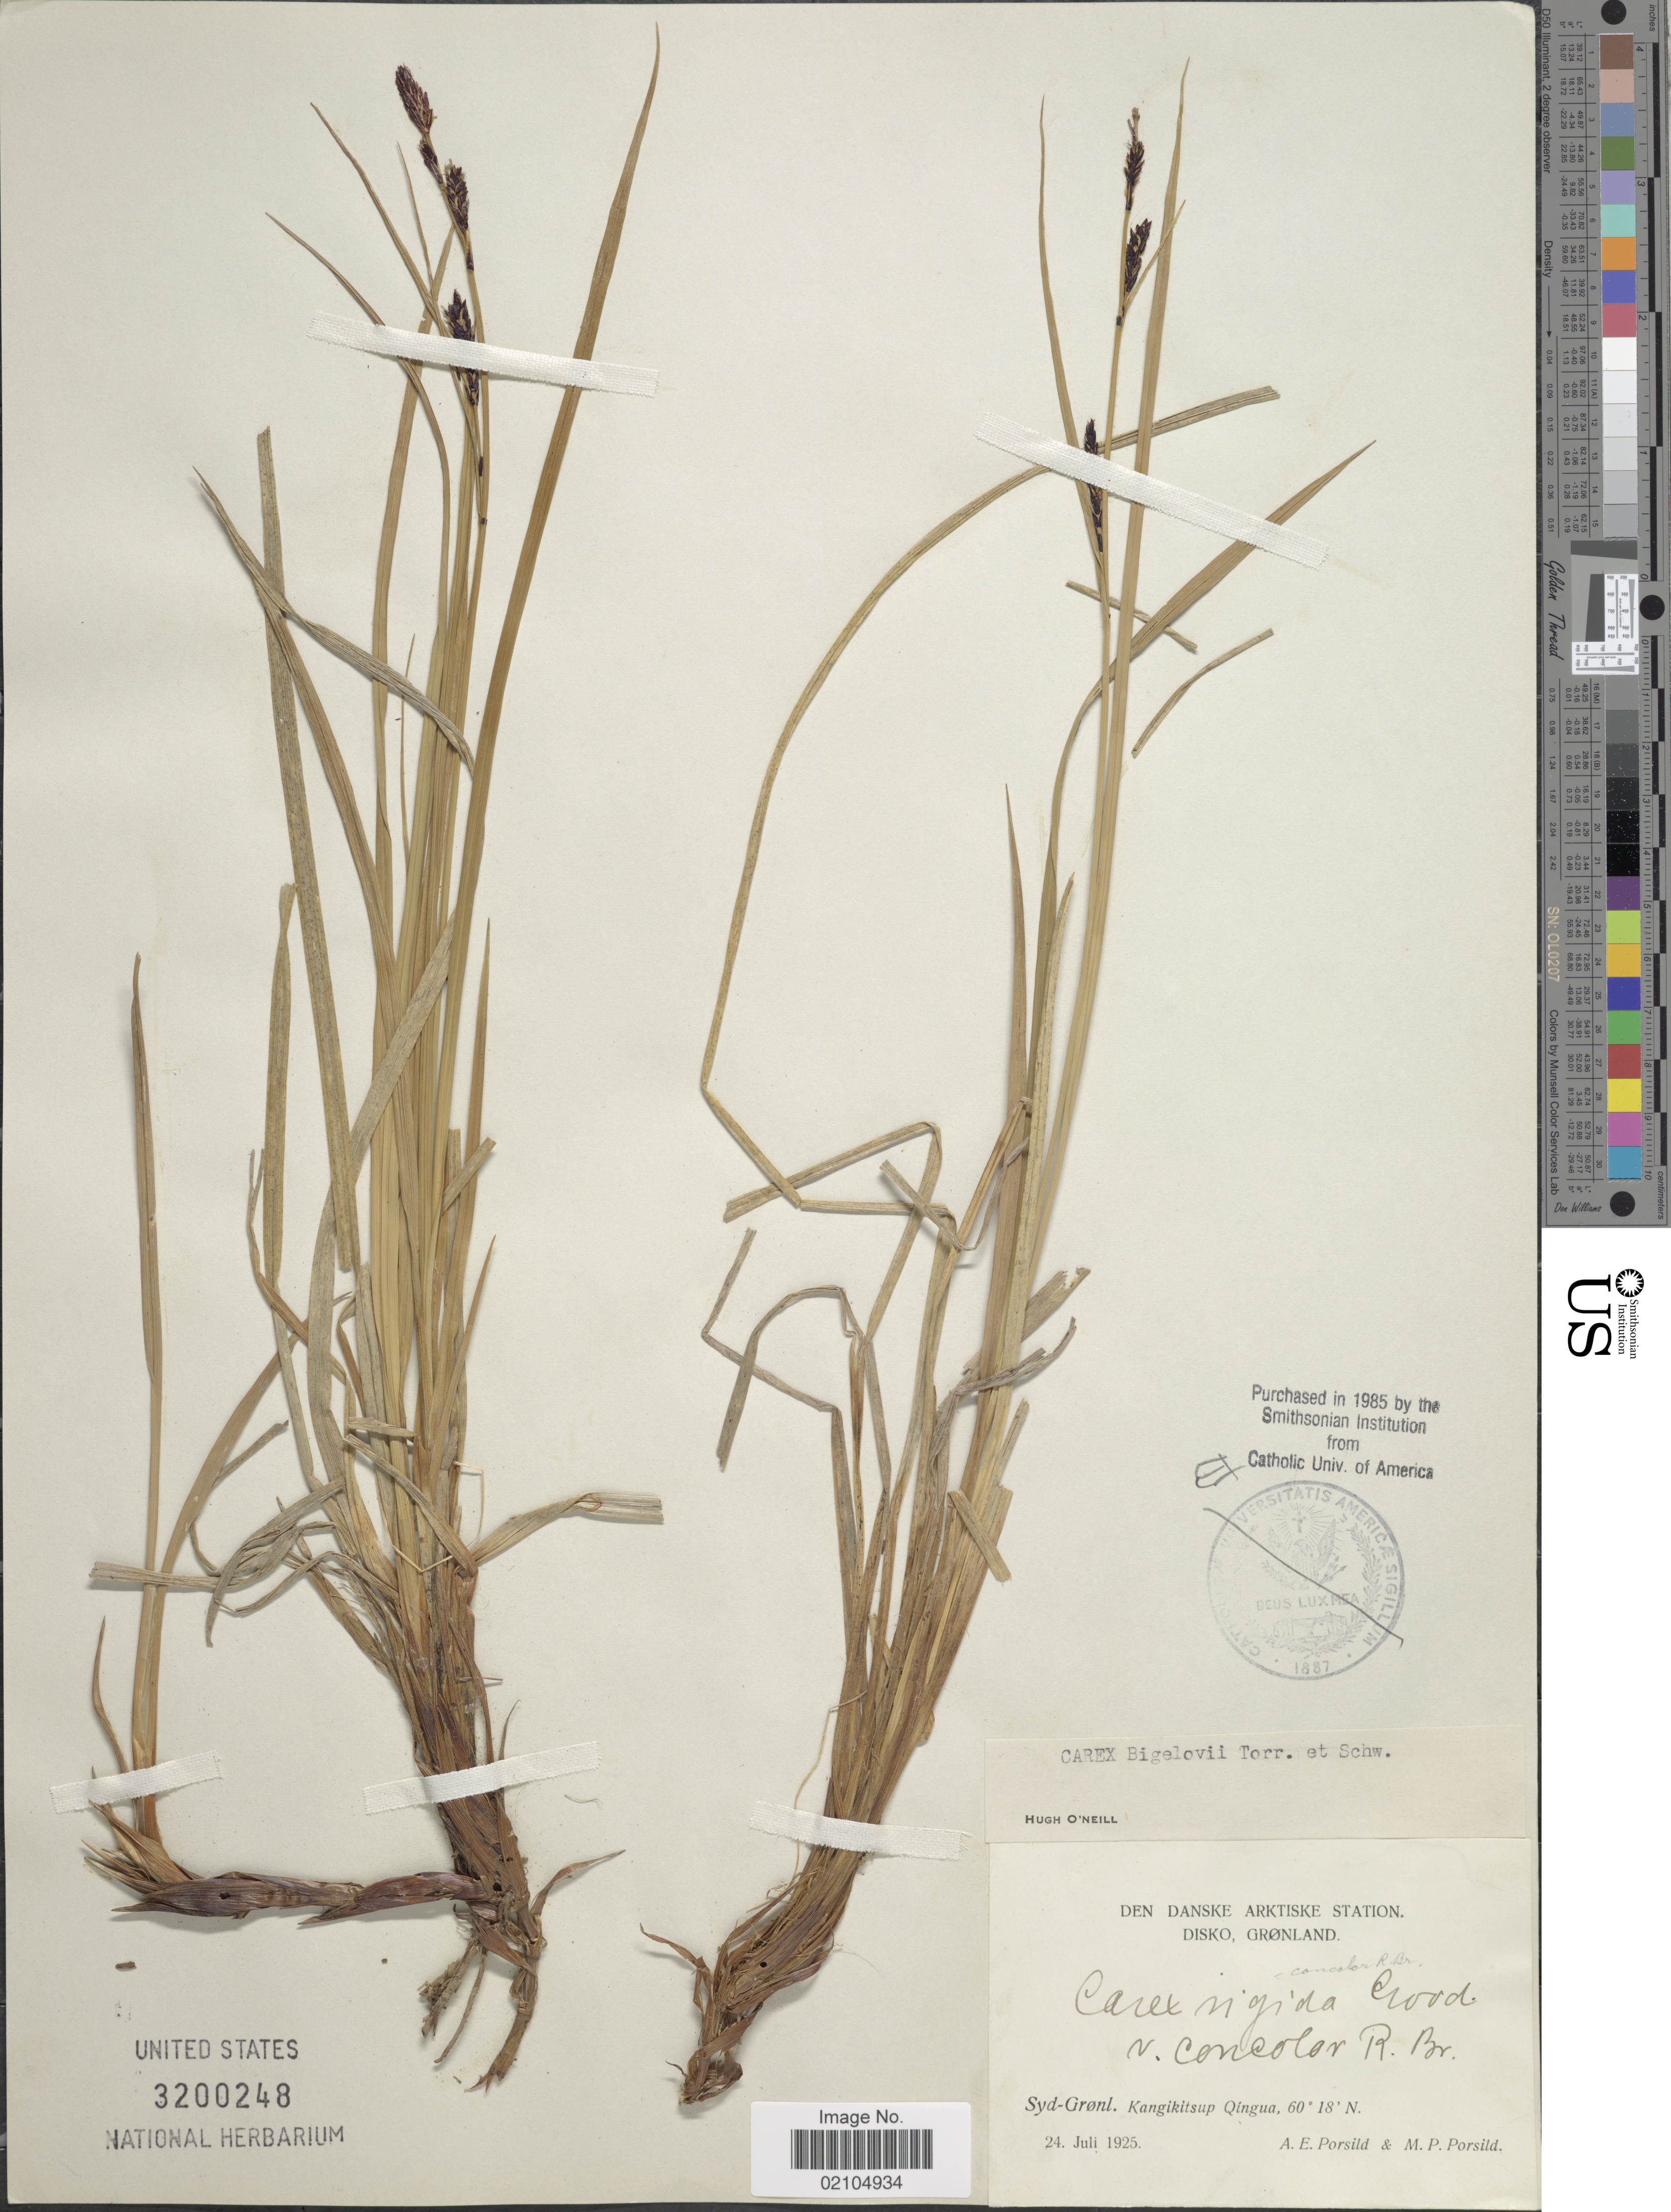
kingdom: Plantae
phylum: Tracheophyta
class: Liliopsida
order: Poales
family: Cyperaceae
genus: Carex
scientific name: Carex bigelowii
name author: Torr. ex Schwein.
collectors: A. E. Porsild & M. P. Porsild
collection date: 1925-07-24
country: Greenland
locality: Disko. Grønland, Syd-Grønl. Kangikitsup Qingua.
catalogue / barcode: US 3200248